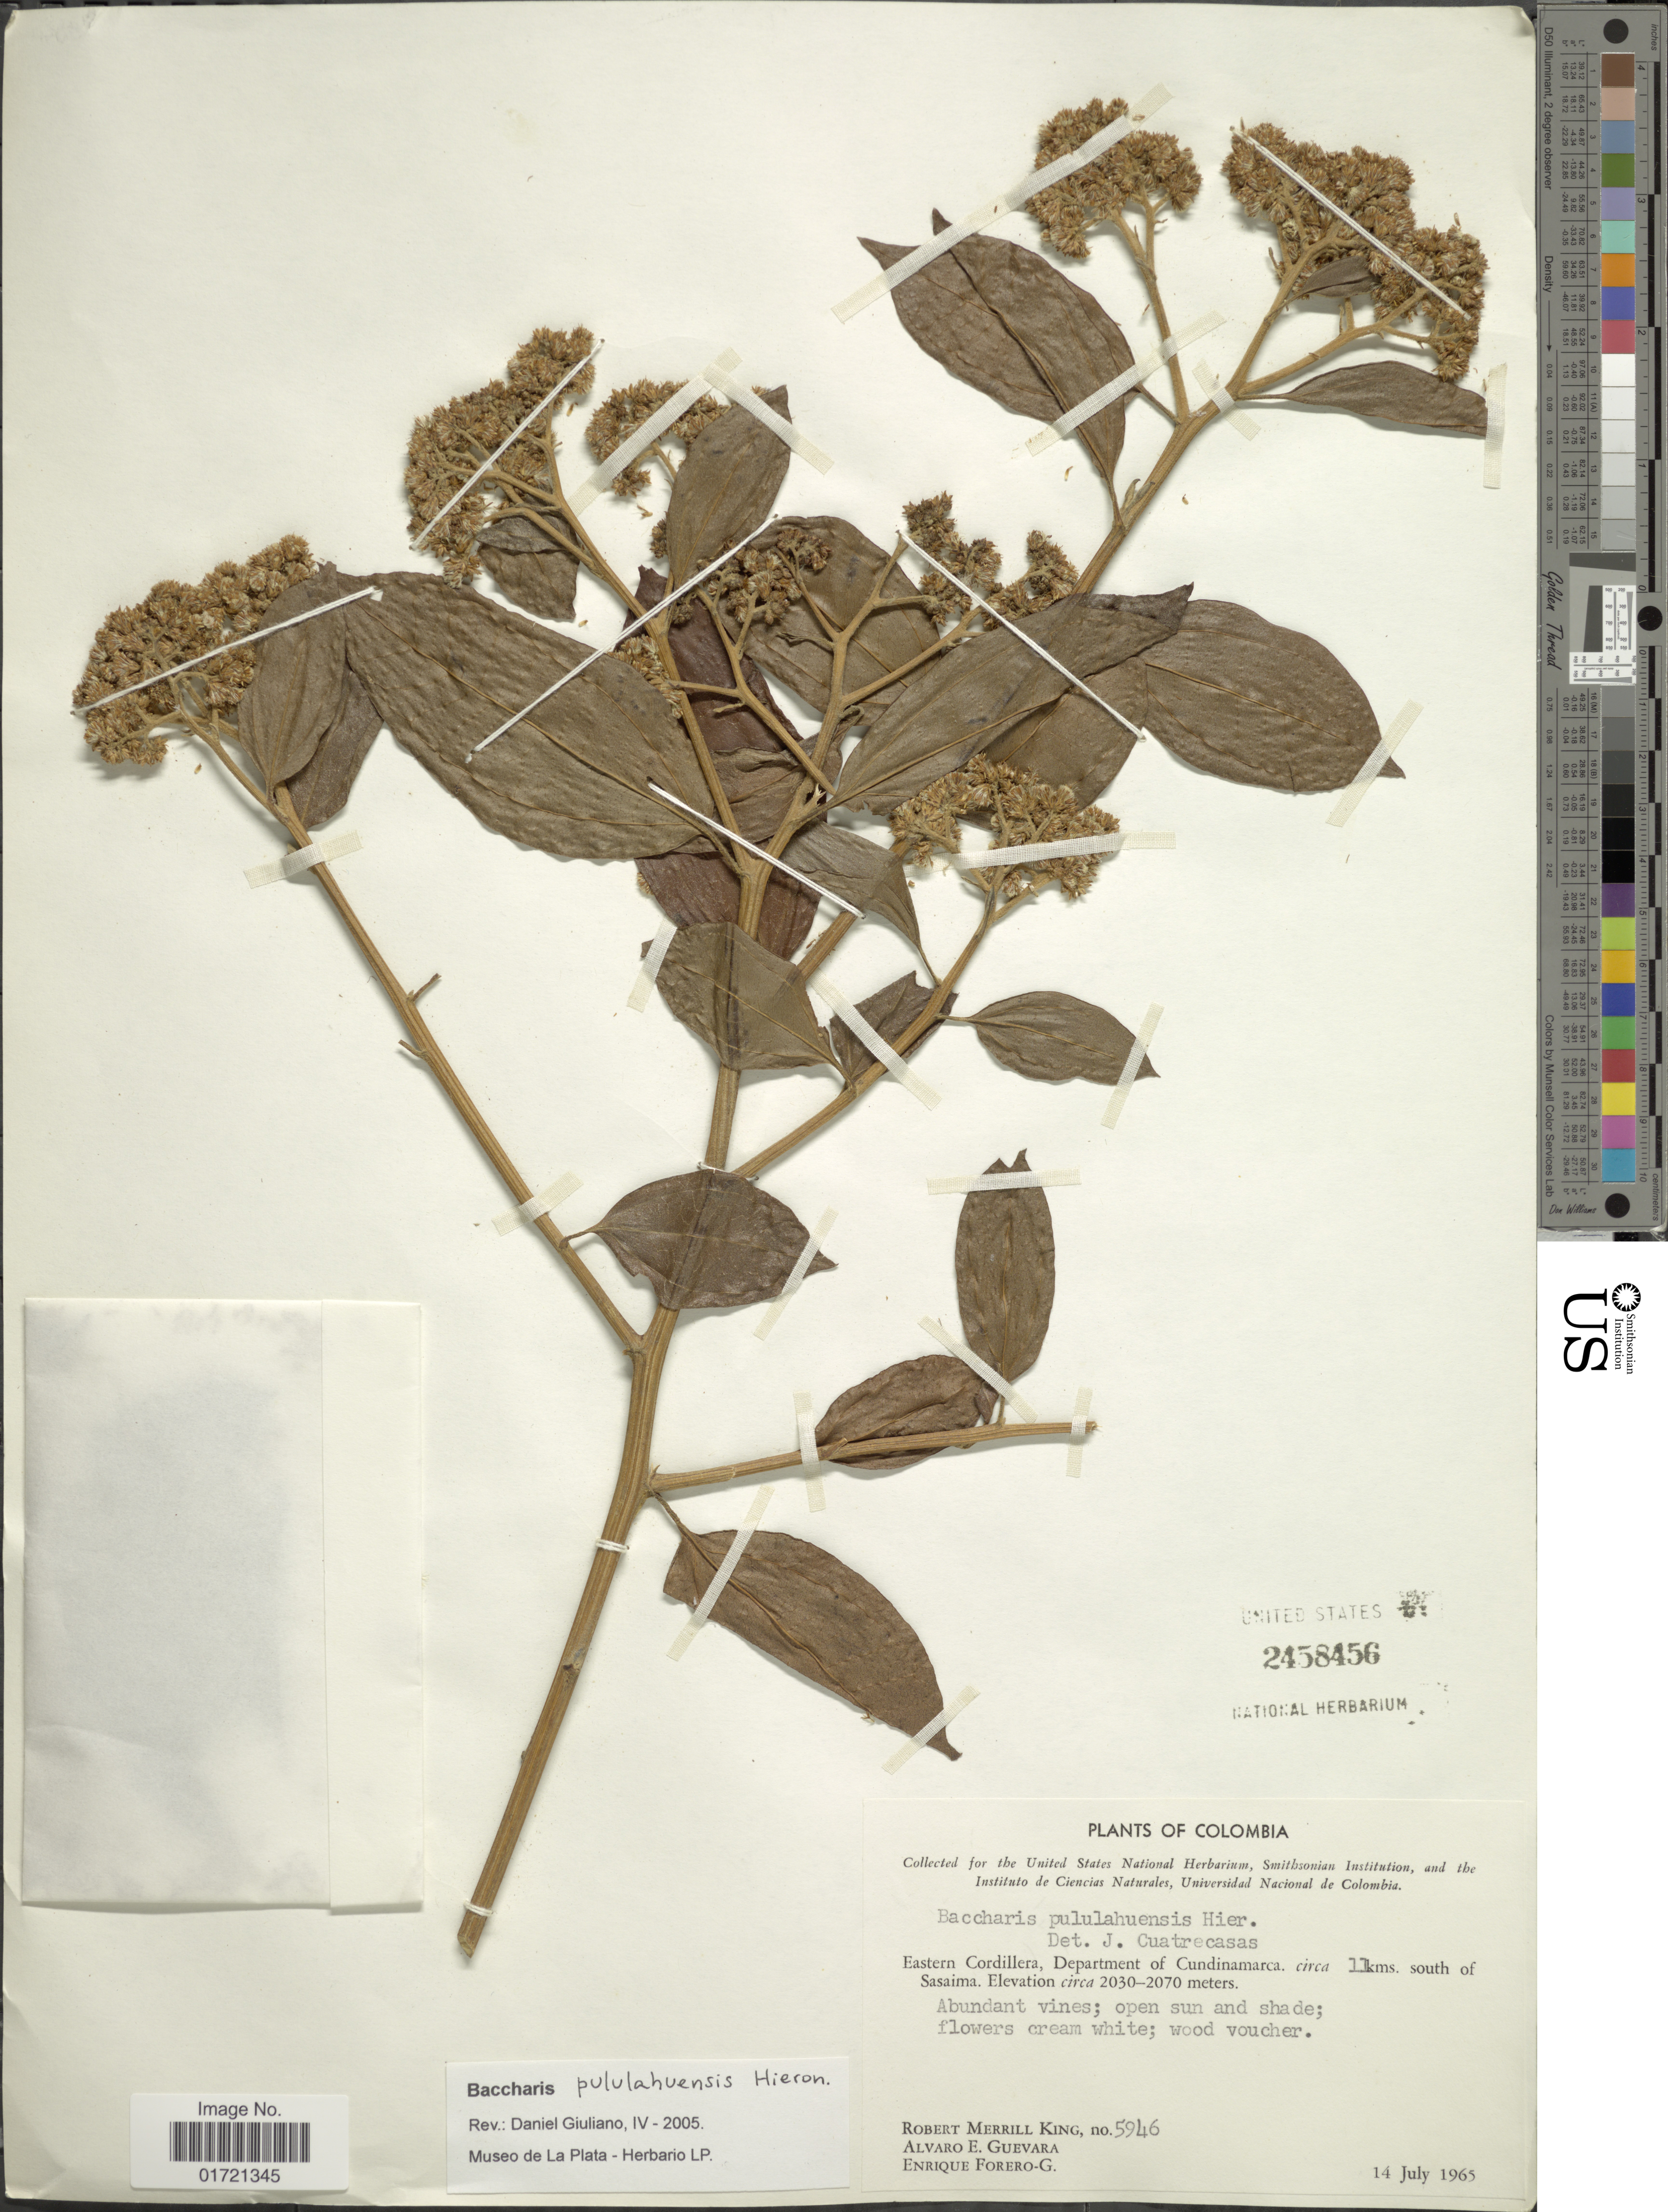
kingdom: Plantae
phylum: Tracheophyta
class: Magnoliopsida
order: Asterales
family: Asteraceae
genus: Baccharis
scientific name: Baccharis pululahuensis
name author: Hieron.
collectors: R. M. King, A. E. Guevara & E. Forero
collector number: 5946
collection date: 1965-07-14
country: Colombia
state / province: Cundinamarca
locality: Eastern Cordillera, Department of Cundinamarca, circa 11 kms. south of Sasaima.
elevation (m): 2030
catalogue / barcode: US 2458456